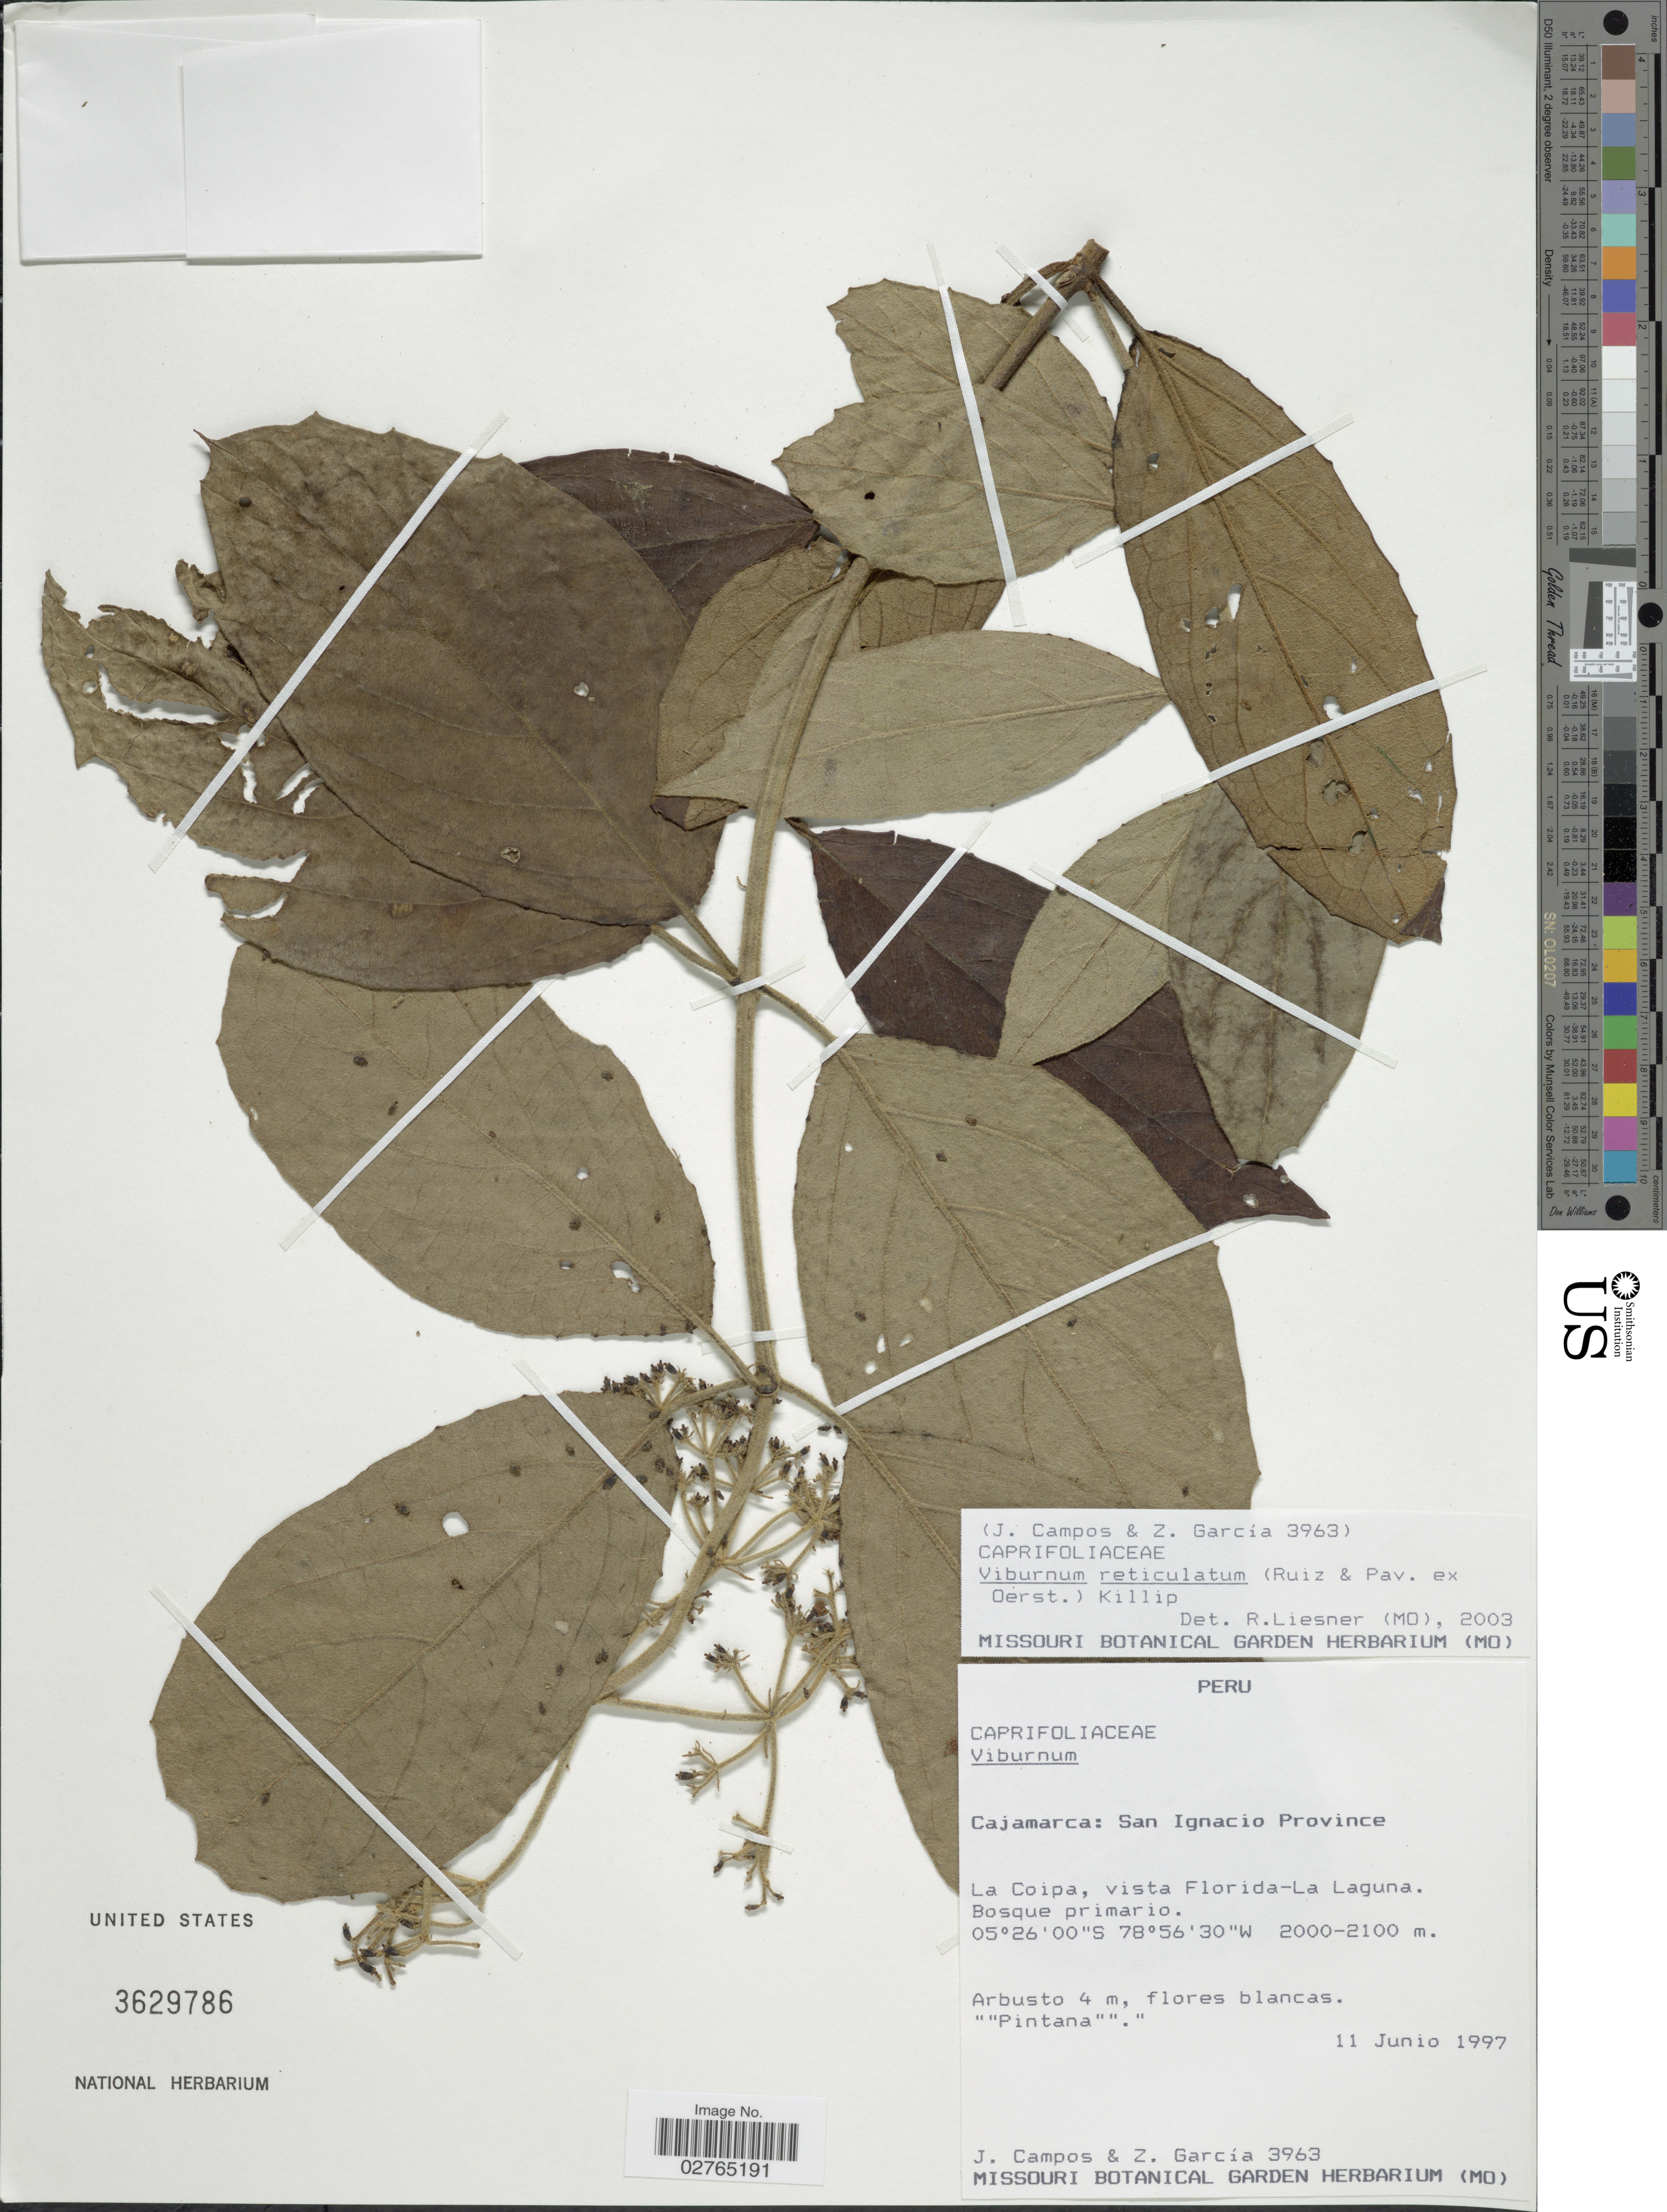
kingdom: Plantae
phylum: Tracheophyta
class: Magnoliopsida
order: Dipsacales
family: Viburnaceae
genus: Viburnum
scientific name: Viburnum reticulatum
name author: Ruiz & Pav. ex Oerst.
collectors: J. Campos & Z. Garcia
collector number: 3963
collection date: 1997-06-11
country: Peru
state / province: Cajamarca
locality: San Ignacio Province. La Coipa, vista Florida-La Laguna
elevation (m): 2000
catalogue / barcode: US 3629786